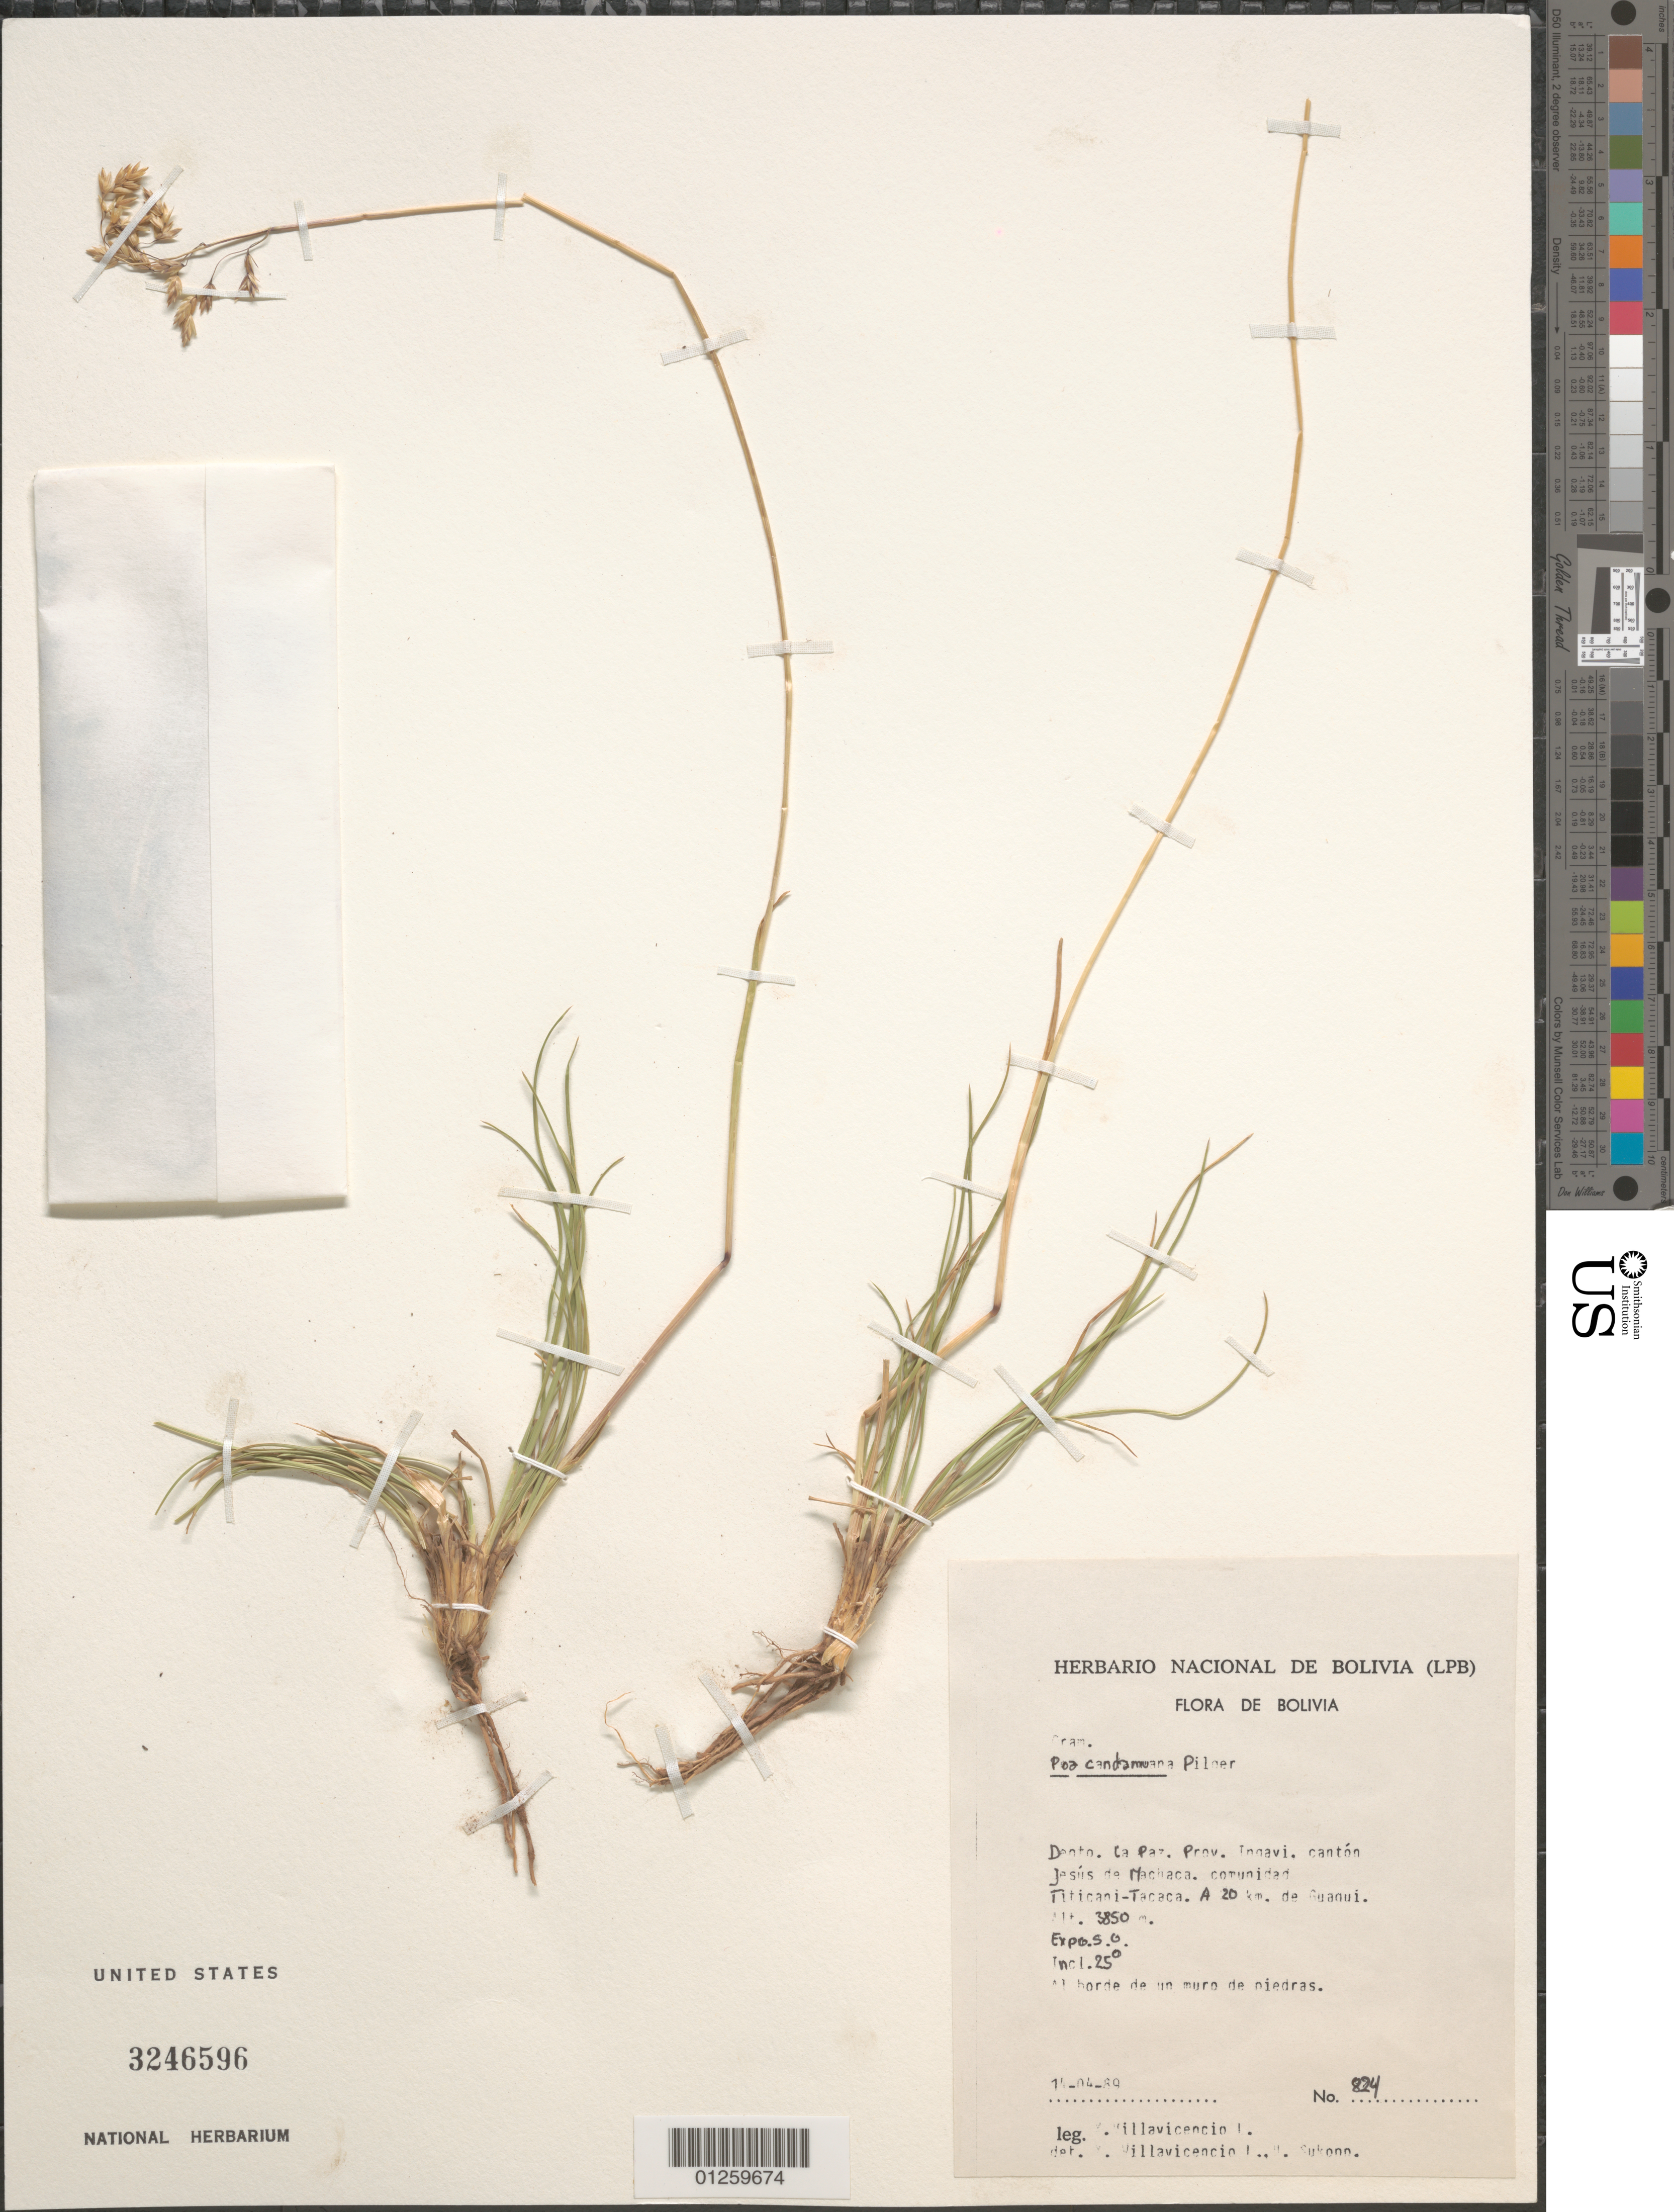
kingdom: Plantae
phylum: Tracheophyta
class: Liliopsida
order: Poales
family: Poaceae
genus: Poa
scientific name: Poa candamoana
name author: Pilg.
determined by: Soreng, Robert J., Research Associate (BOT), Smithsonian Institution - National Museum of Natural History (UNITED STATES)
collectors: Villavicencio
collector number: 824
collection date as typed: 14-04-89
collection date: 1989-04-14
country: Bolivia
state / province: La Paz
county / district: Ingavi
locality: Titicapi-Tacaca. a 20 km de Guaqui.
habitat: Al borde de un muro de piedras. S.W. Exposure (expo s.o.) Incl. 25 degress.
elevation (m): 3850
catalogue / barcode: US 3246596